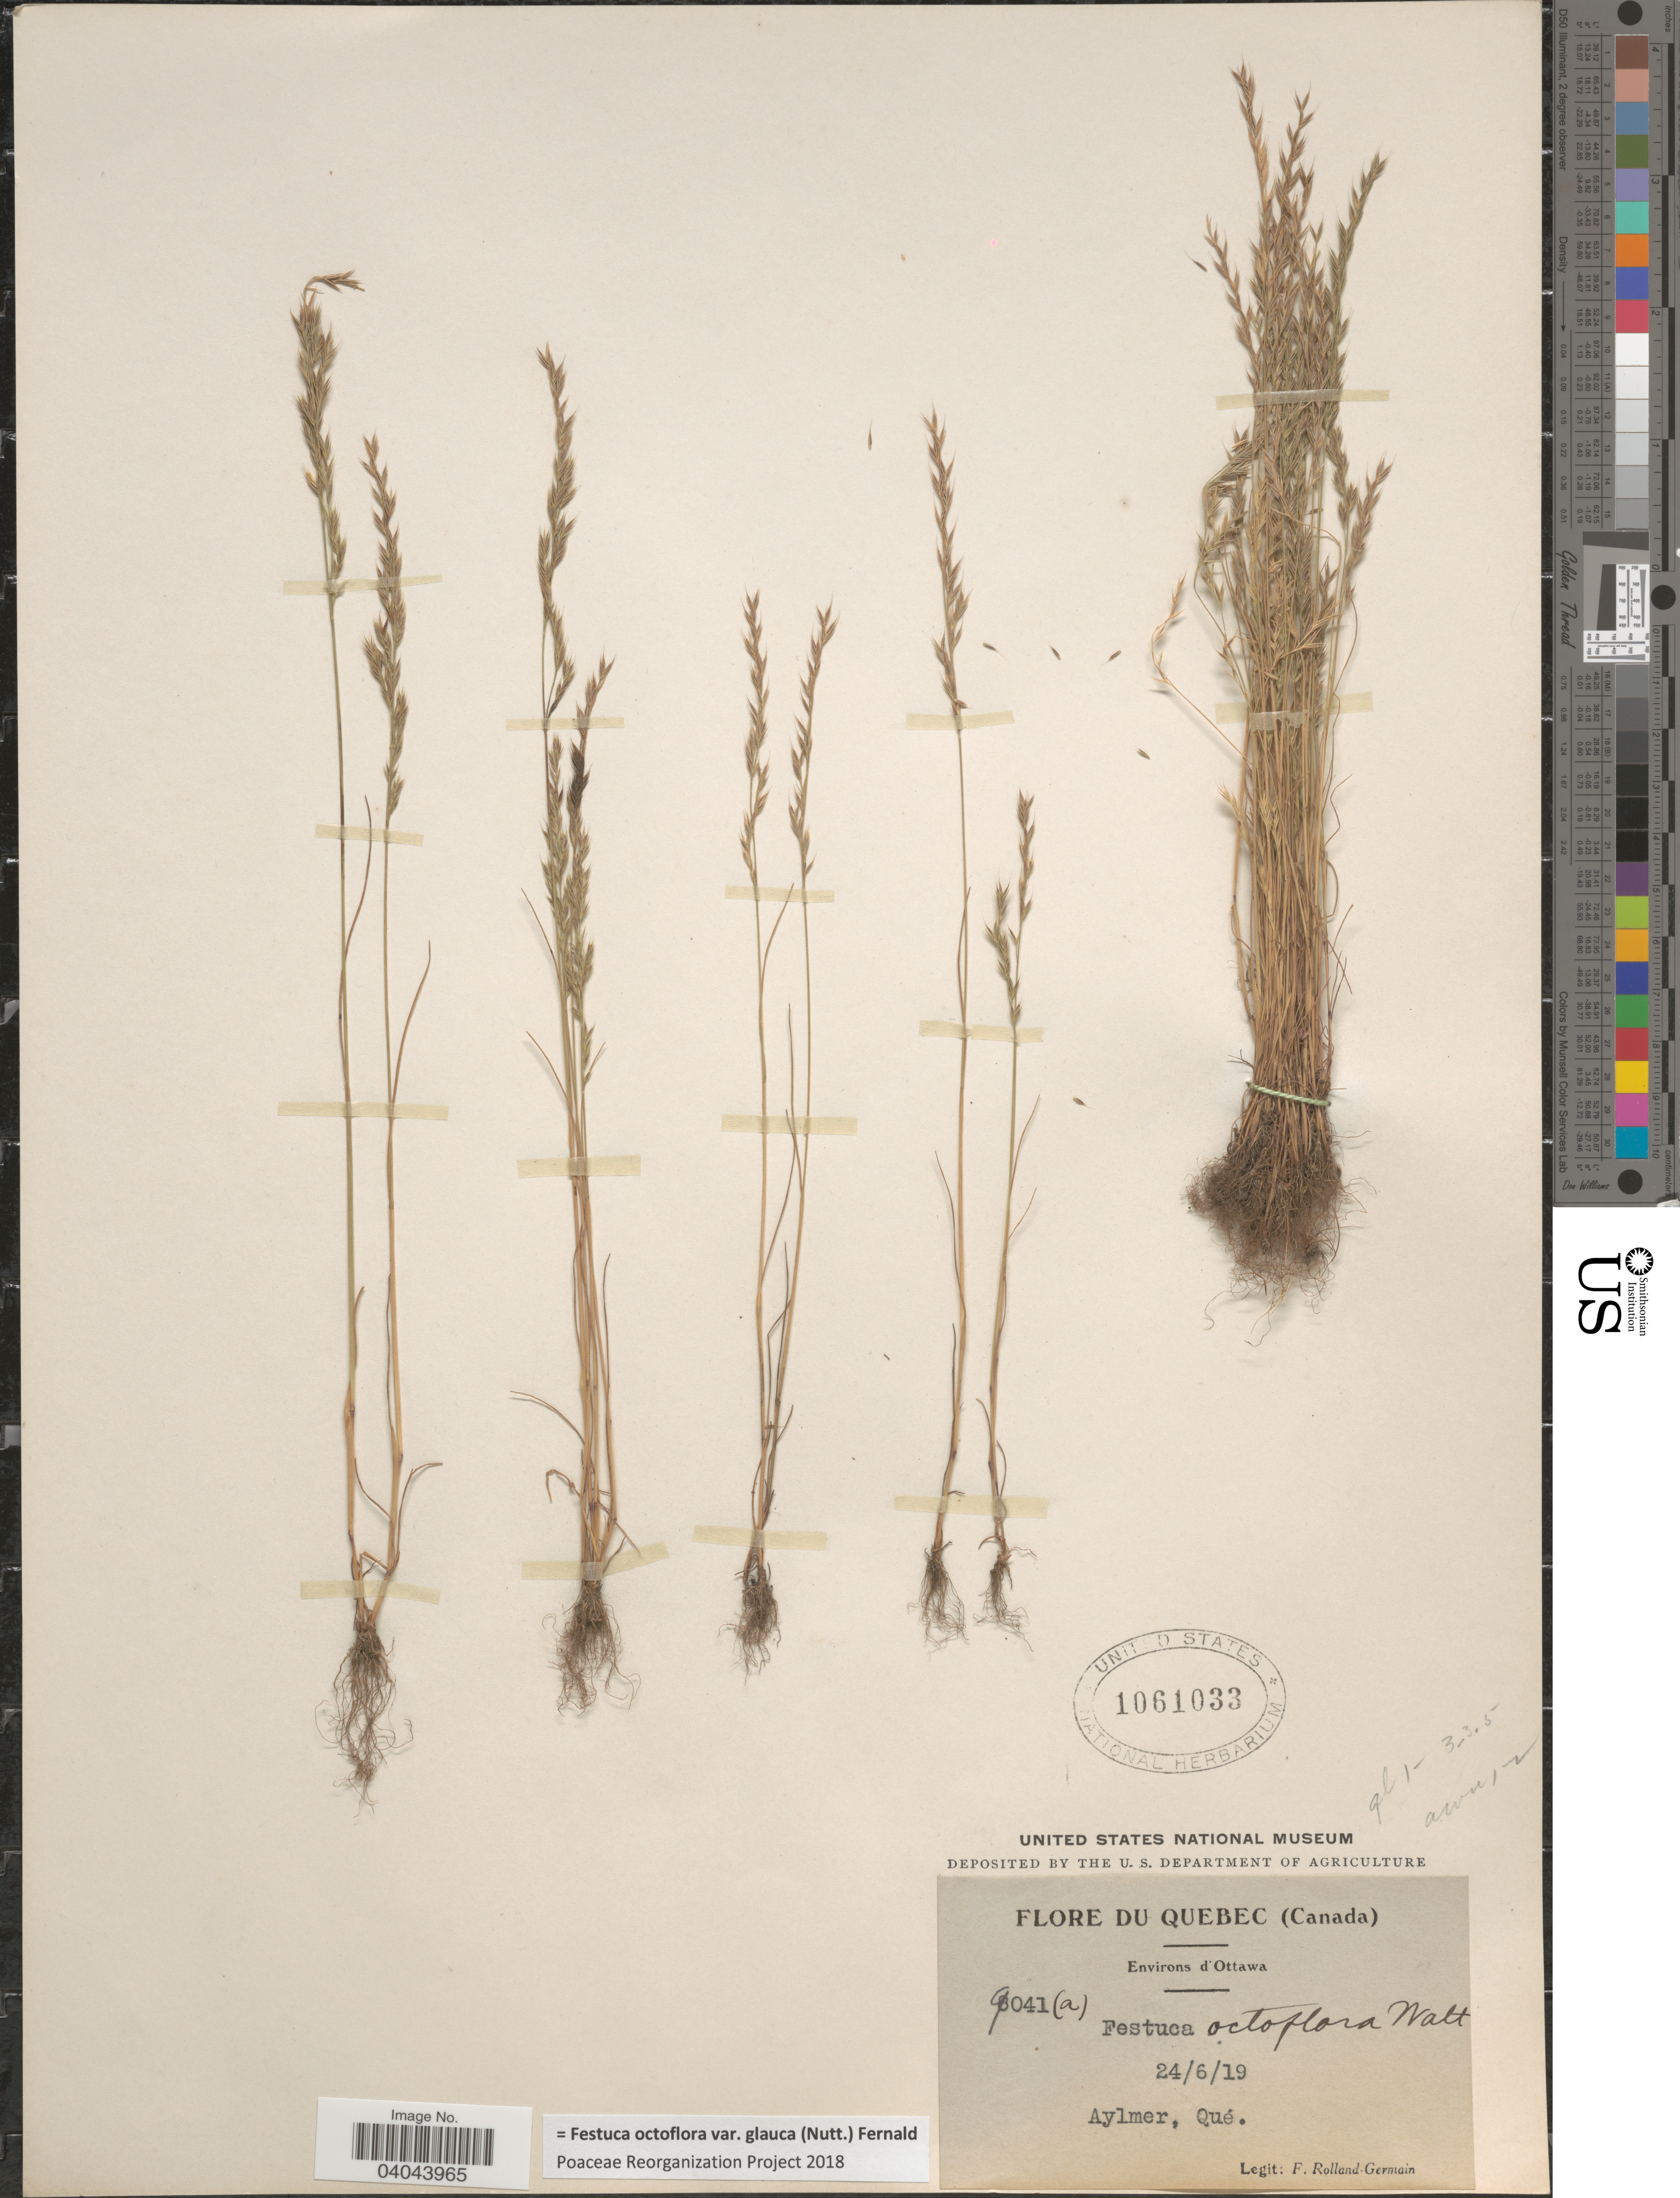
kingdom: Plantae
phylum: Tracheophyta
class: Liliopsida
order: Poales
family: Poaceae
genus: Festuca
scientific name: Festuca octoflora var. glauca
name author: (Nutt.) Fernald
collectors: Rolland-Germain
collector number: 9041a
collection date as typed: Transcribed d/m/y: 24/6/19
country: Canada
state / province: Quebec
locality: Environs d'Ottawa. Aylmer.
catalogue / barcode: US 1061033